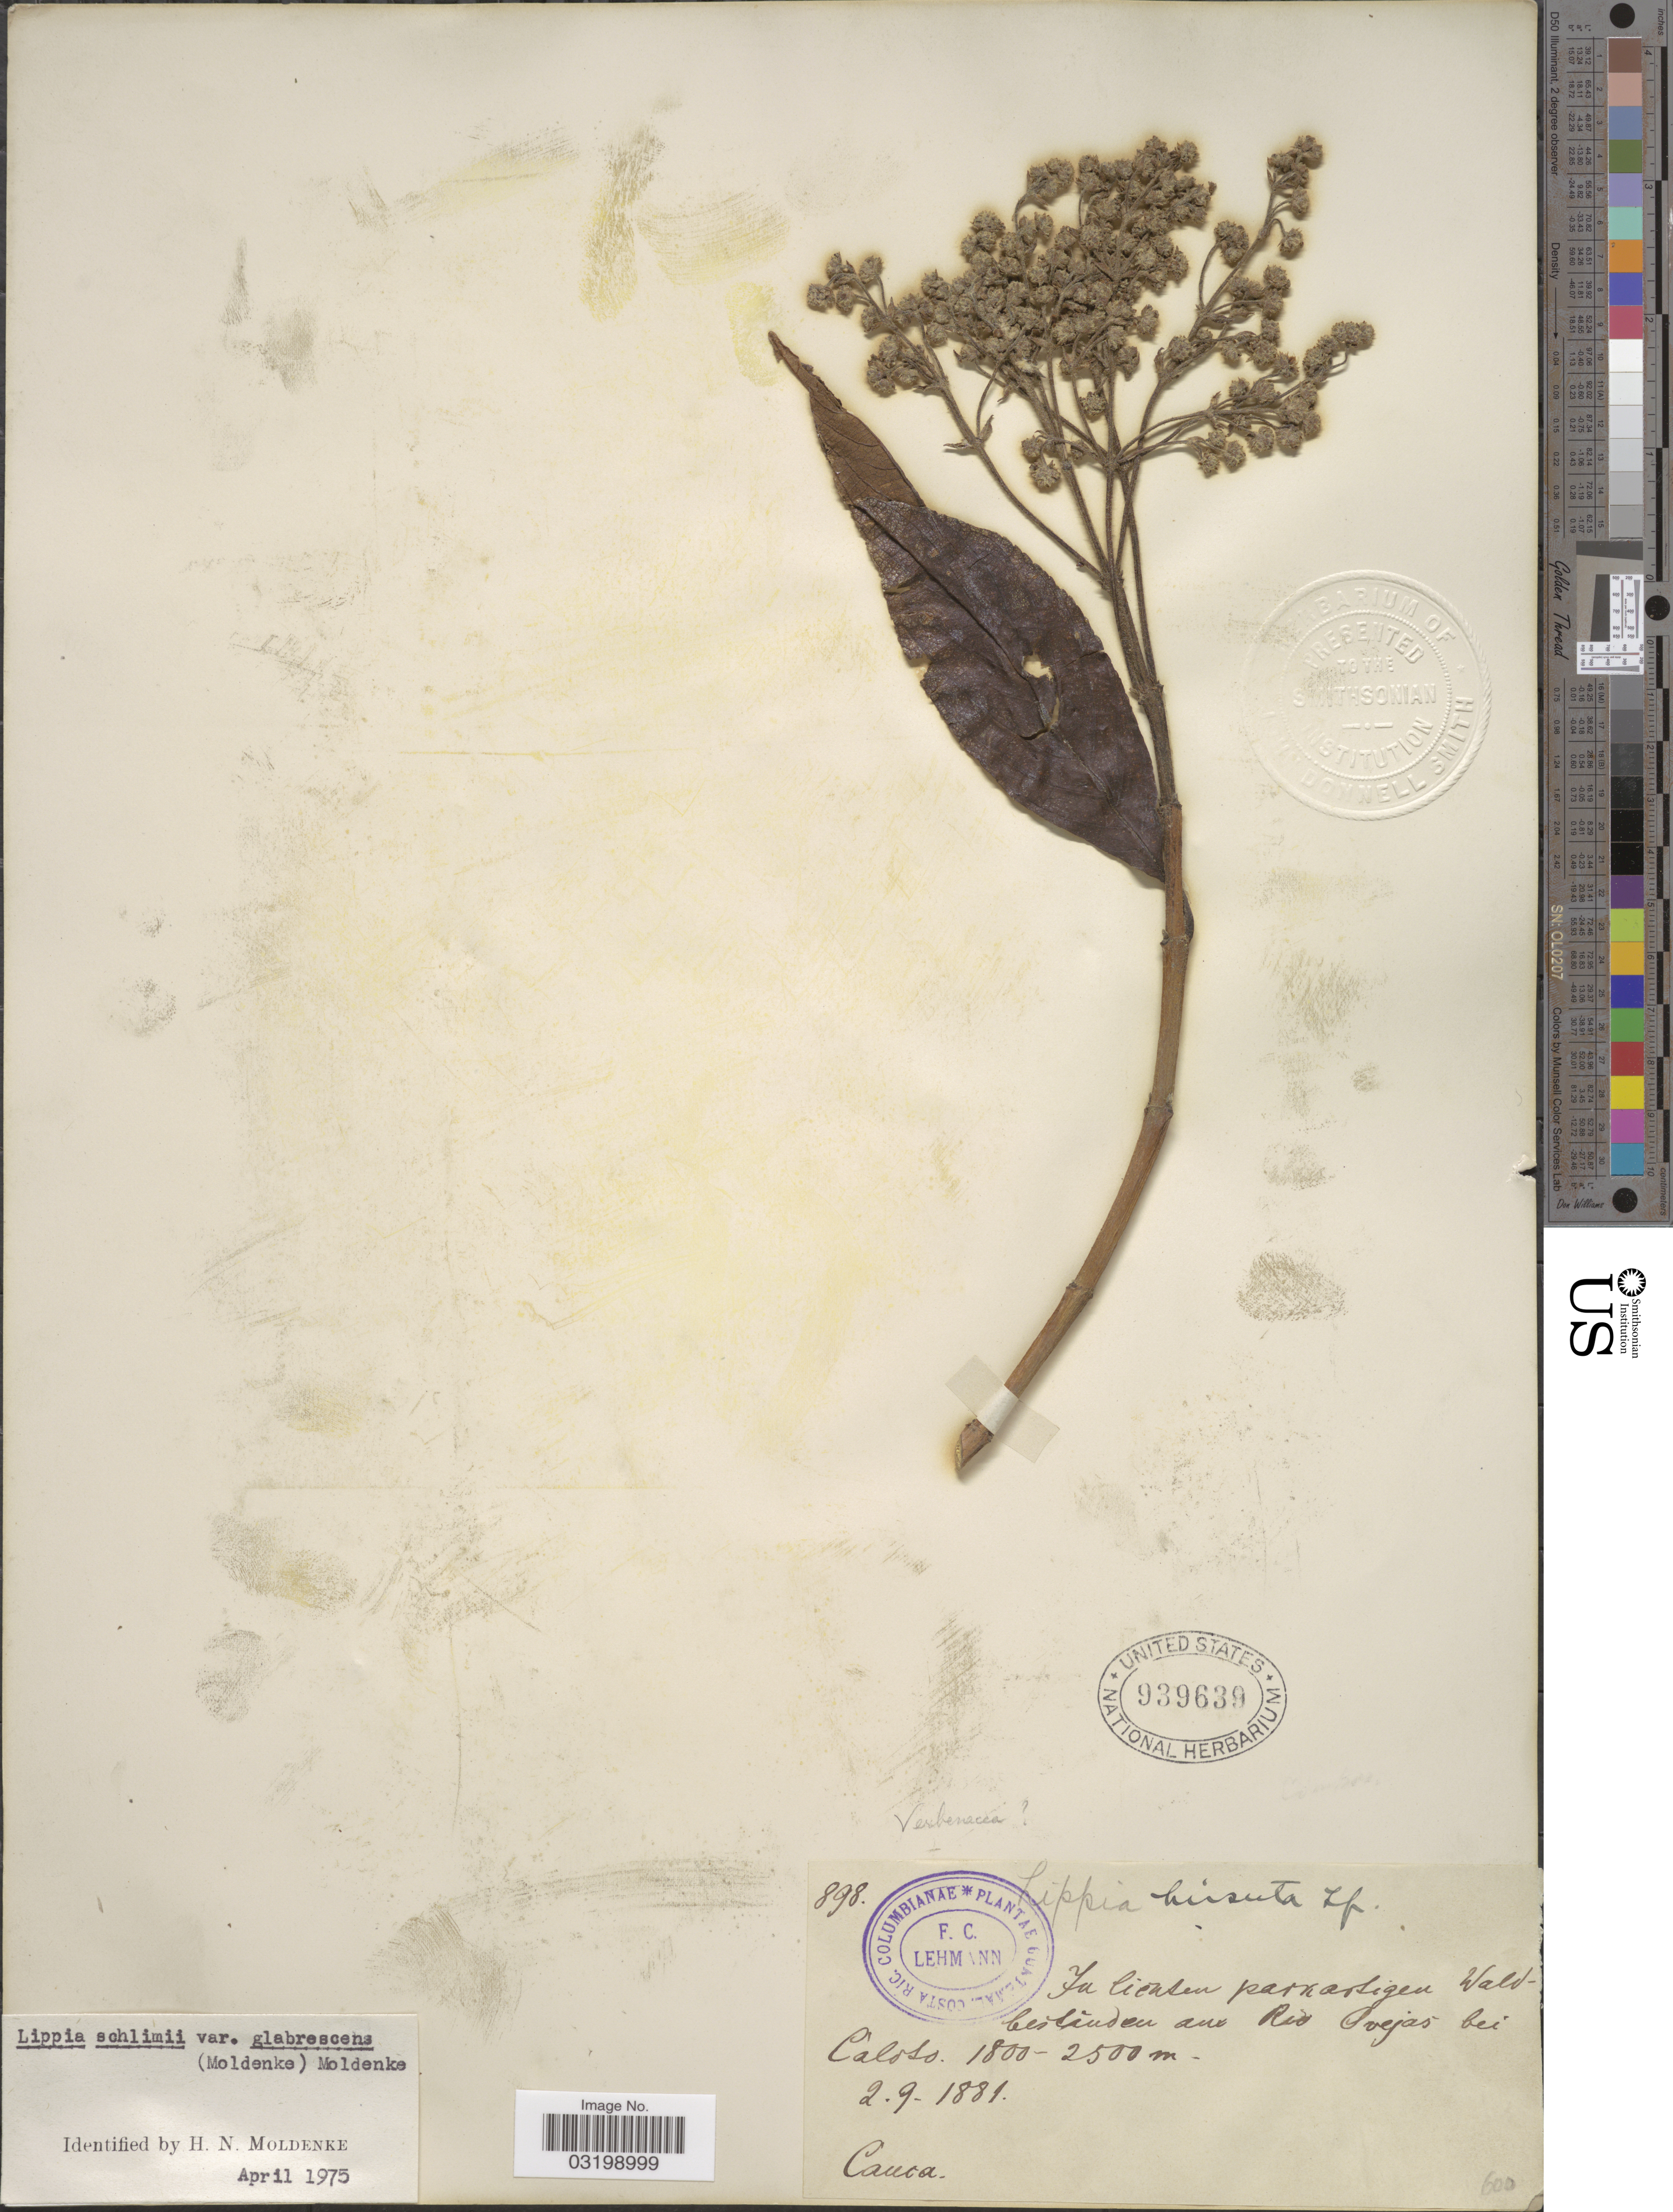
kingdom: Plantae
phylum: Tracheophyta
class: Magnoliopsida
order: Lamiales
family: Verbenaceae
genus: Lippia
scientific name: Lippia hirsuta var. glabrescens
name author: Moldenke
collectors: F. C. Lehmann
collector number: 898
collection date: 1881-09-02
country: Colombia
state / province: Cauca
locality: In lichten parkartigen Waldbestinden am Rio Ovejas bei Caloto.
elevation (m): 1800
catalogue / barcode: US 939639